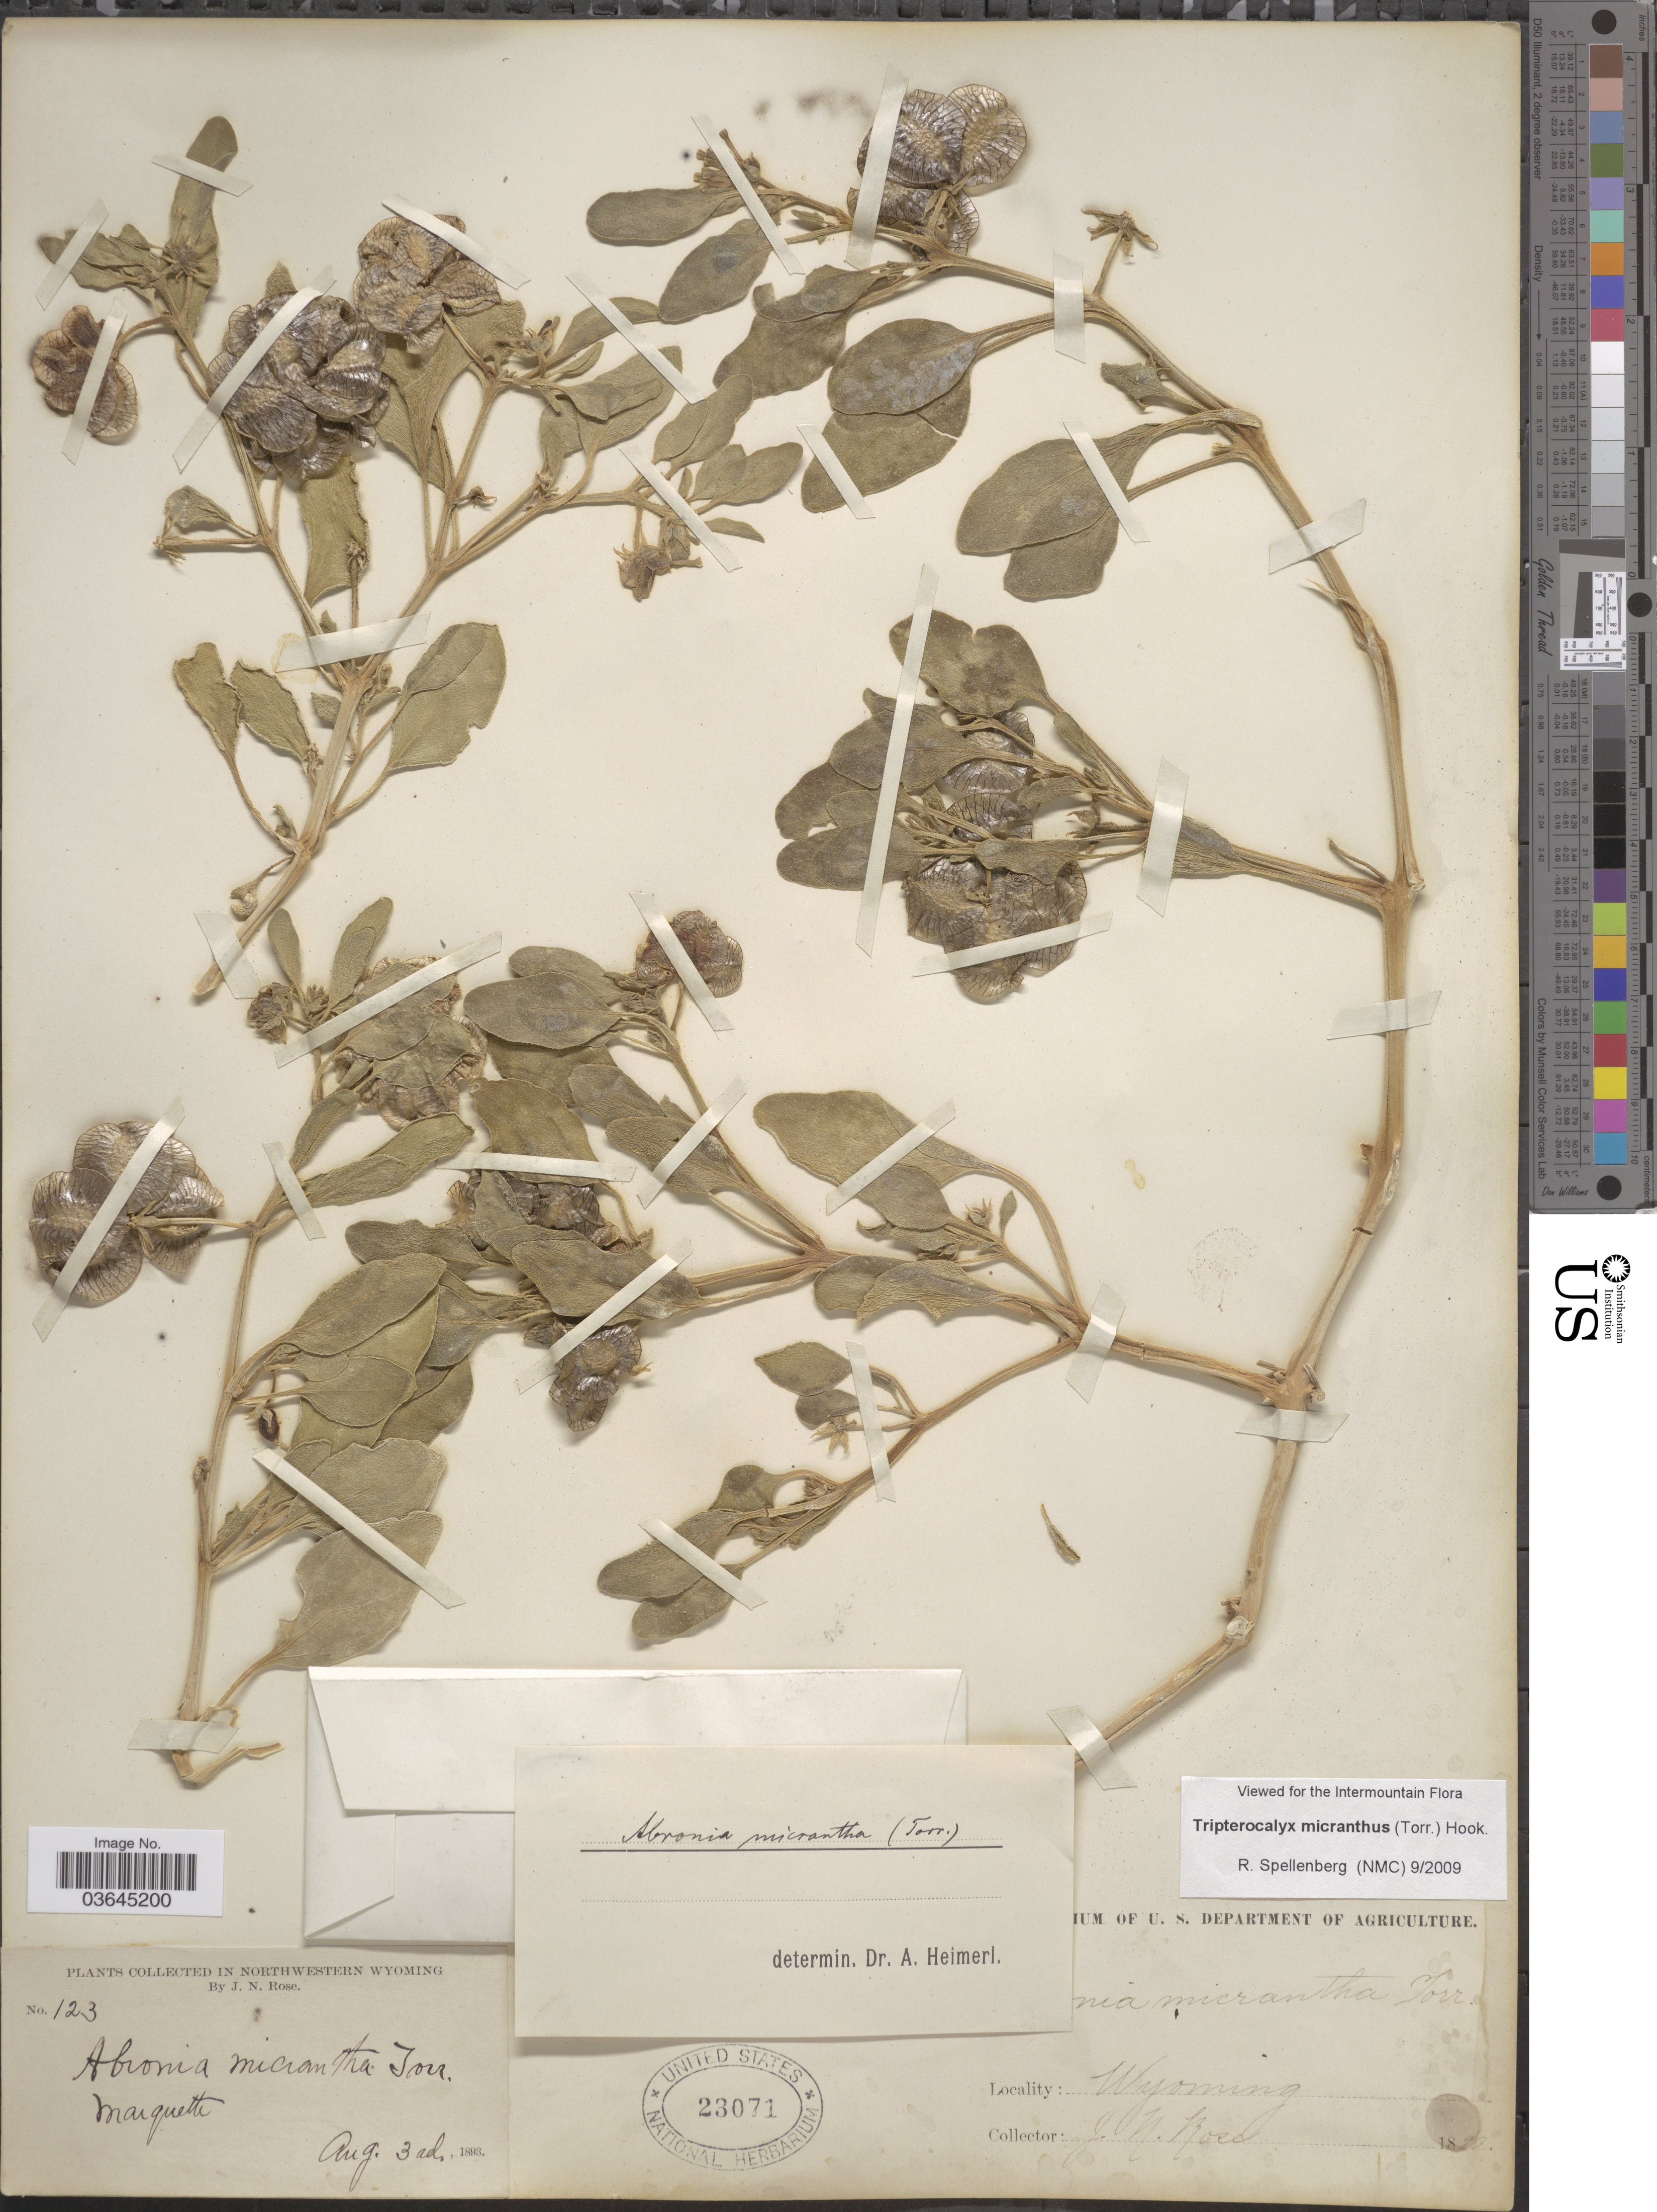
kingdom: Plantae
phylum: Tracheophyta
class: Magnoliopsida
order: Caryophyllales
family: Nyctaginaceae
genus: Tripterocalyx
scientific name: Tripterocalyx micranthus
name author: (Torr.) Hook.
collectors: J. N. Rose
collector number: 123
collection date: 1893-08-03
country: United States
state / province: Wyoming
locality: Northwestern Wyoming. Marquette.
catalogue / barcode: US 23071